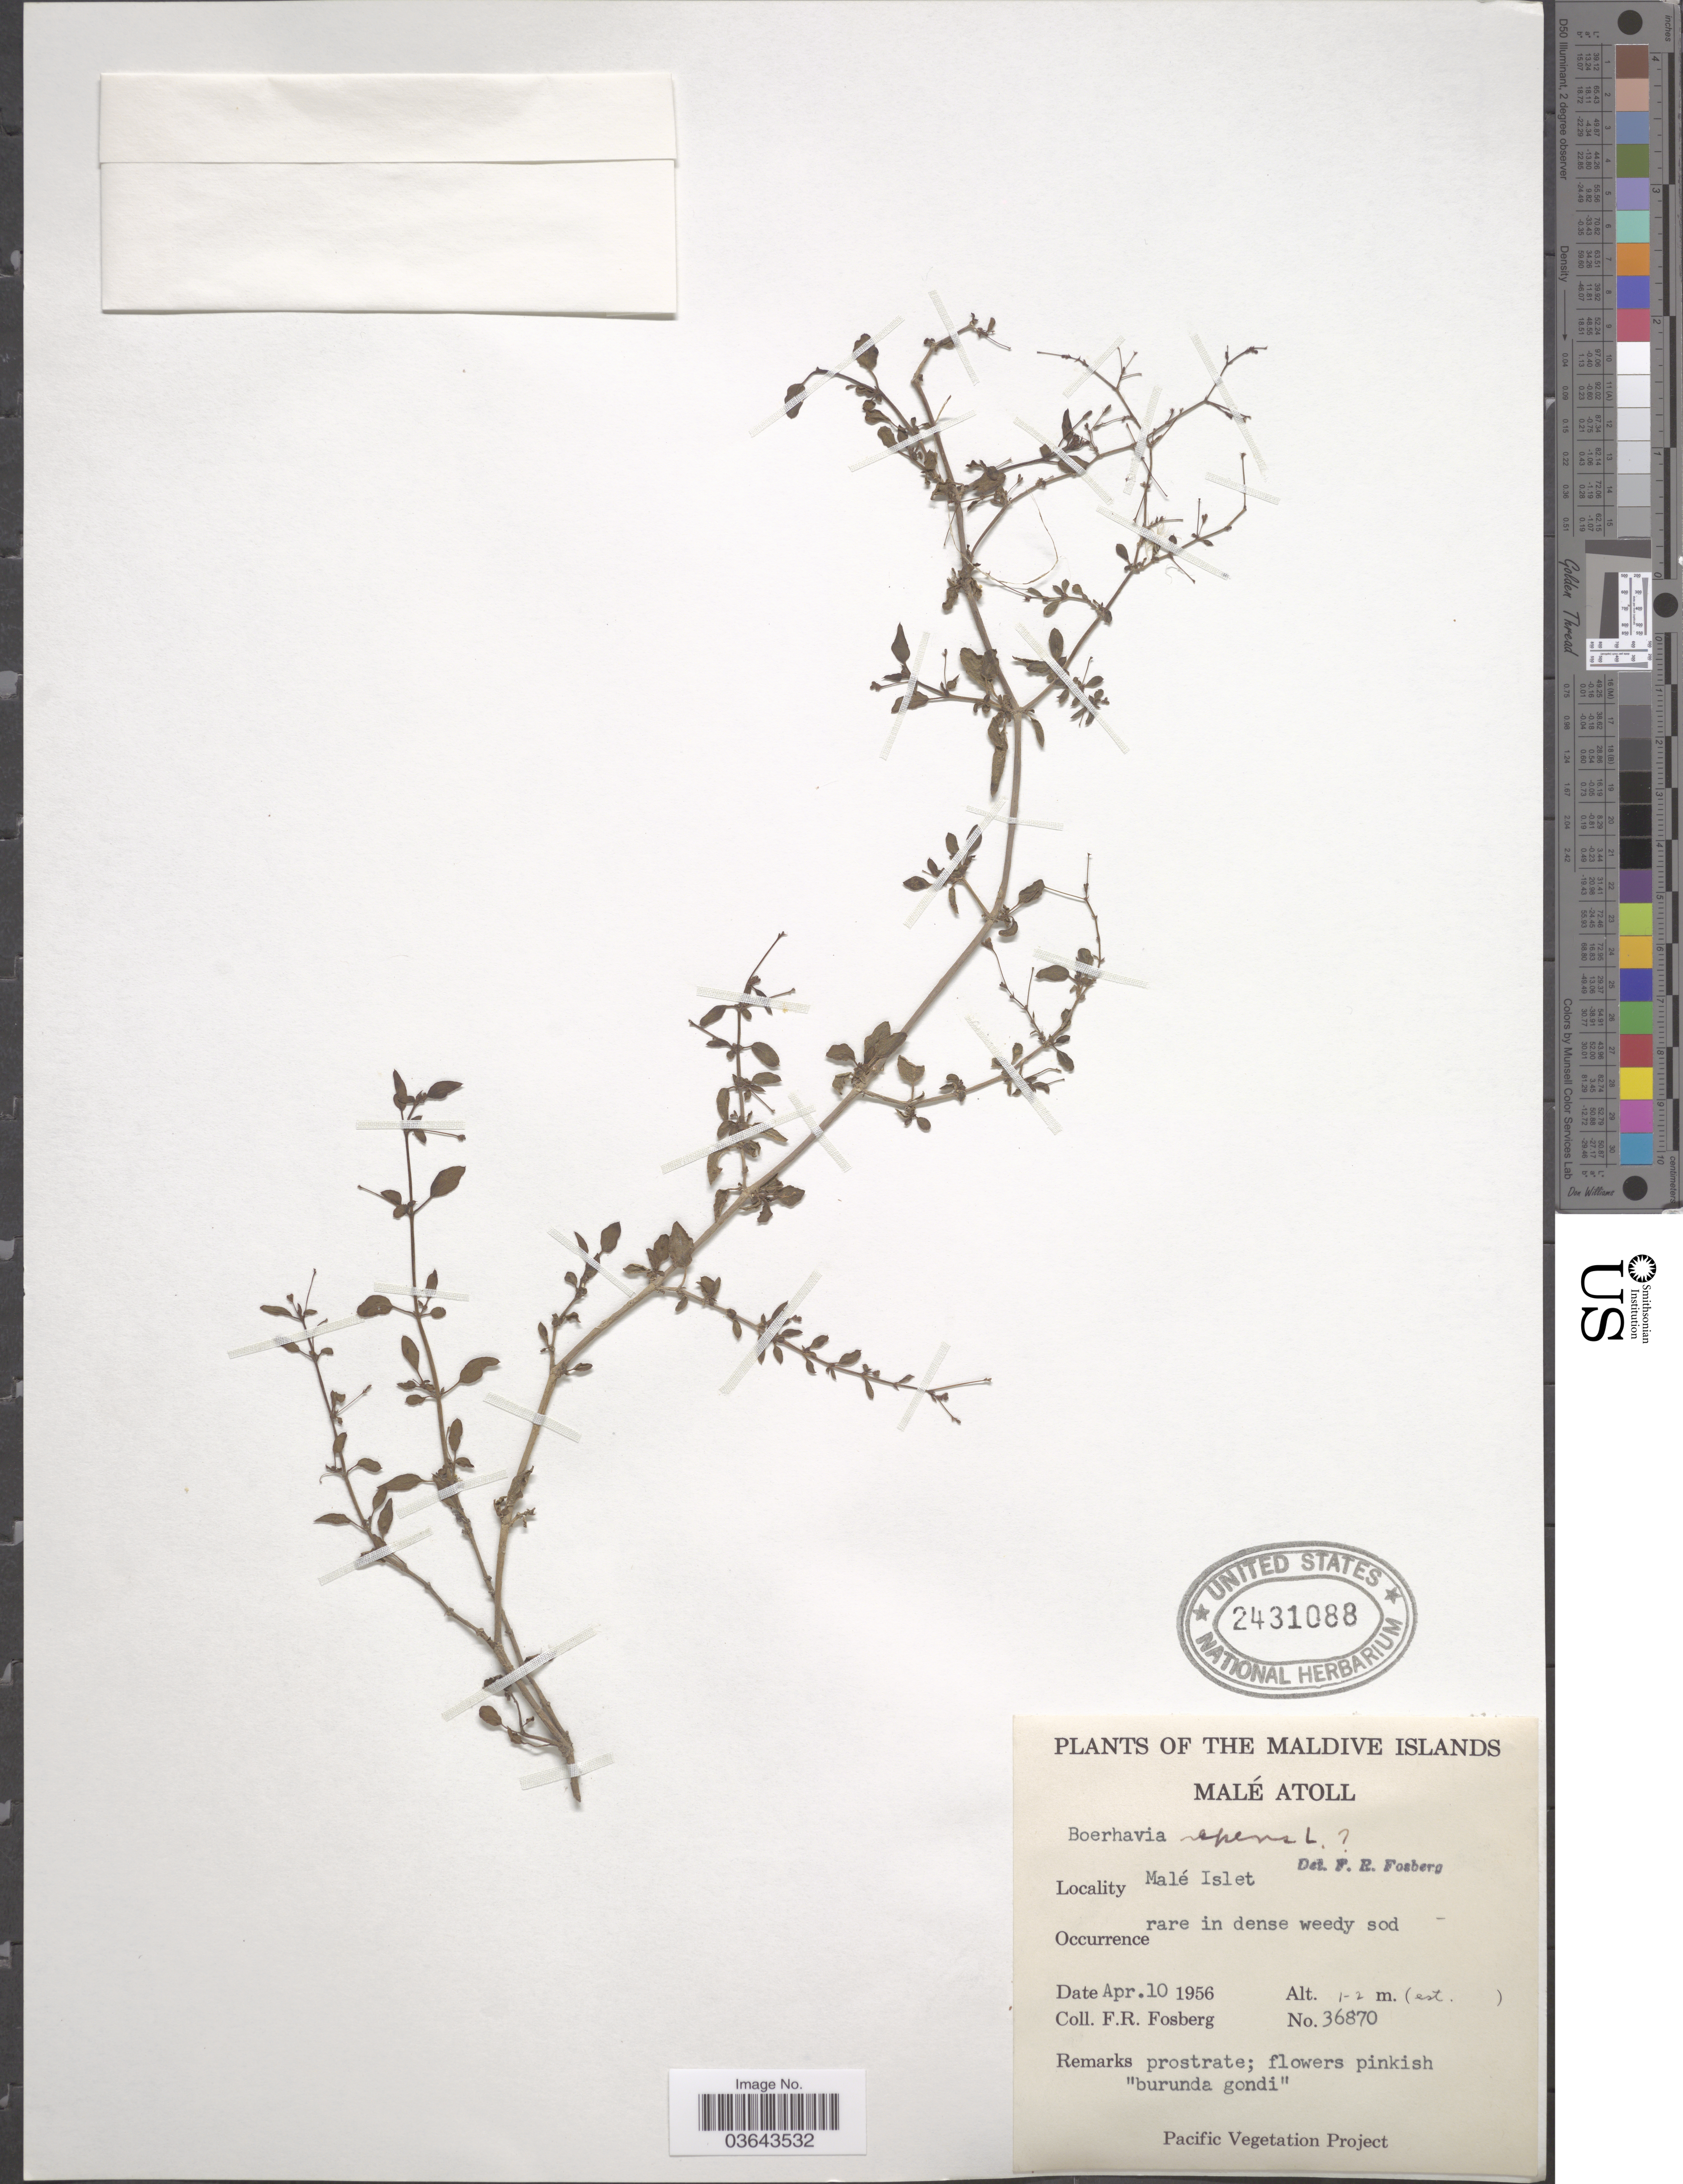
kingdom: Plantae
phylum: Tracheophyta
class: Magnoliopsida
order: Caryophyllales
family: Nyctaginaceae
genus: Boerhavia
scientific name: Boerhavia repens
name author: L.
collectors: F. R. Fosberg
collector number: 36870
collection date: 1956-04-10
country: Maldive Islands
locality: Malé Atoll. Malé Islet.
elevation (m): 1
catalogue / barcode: US 2431088